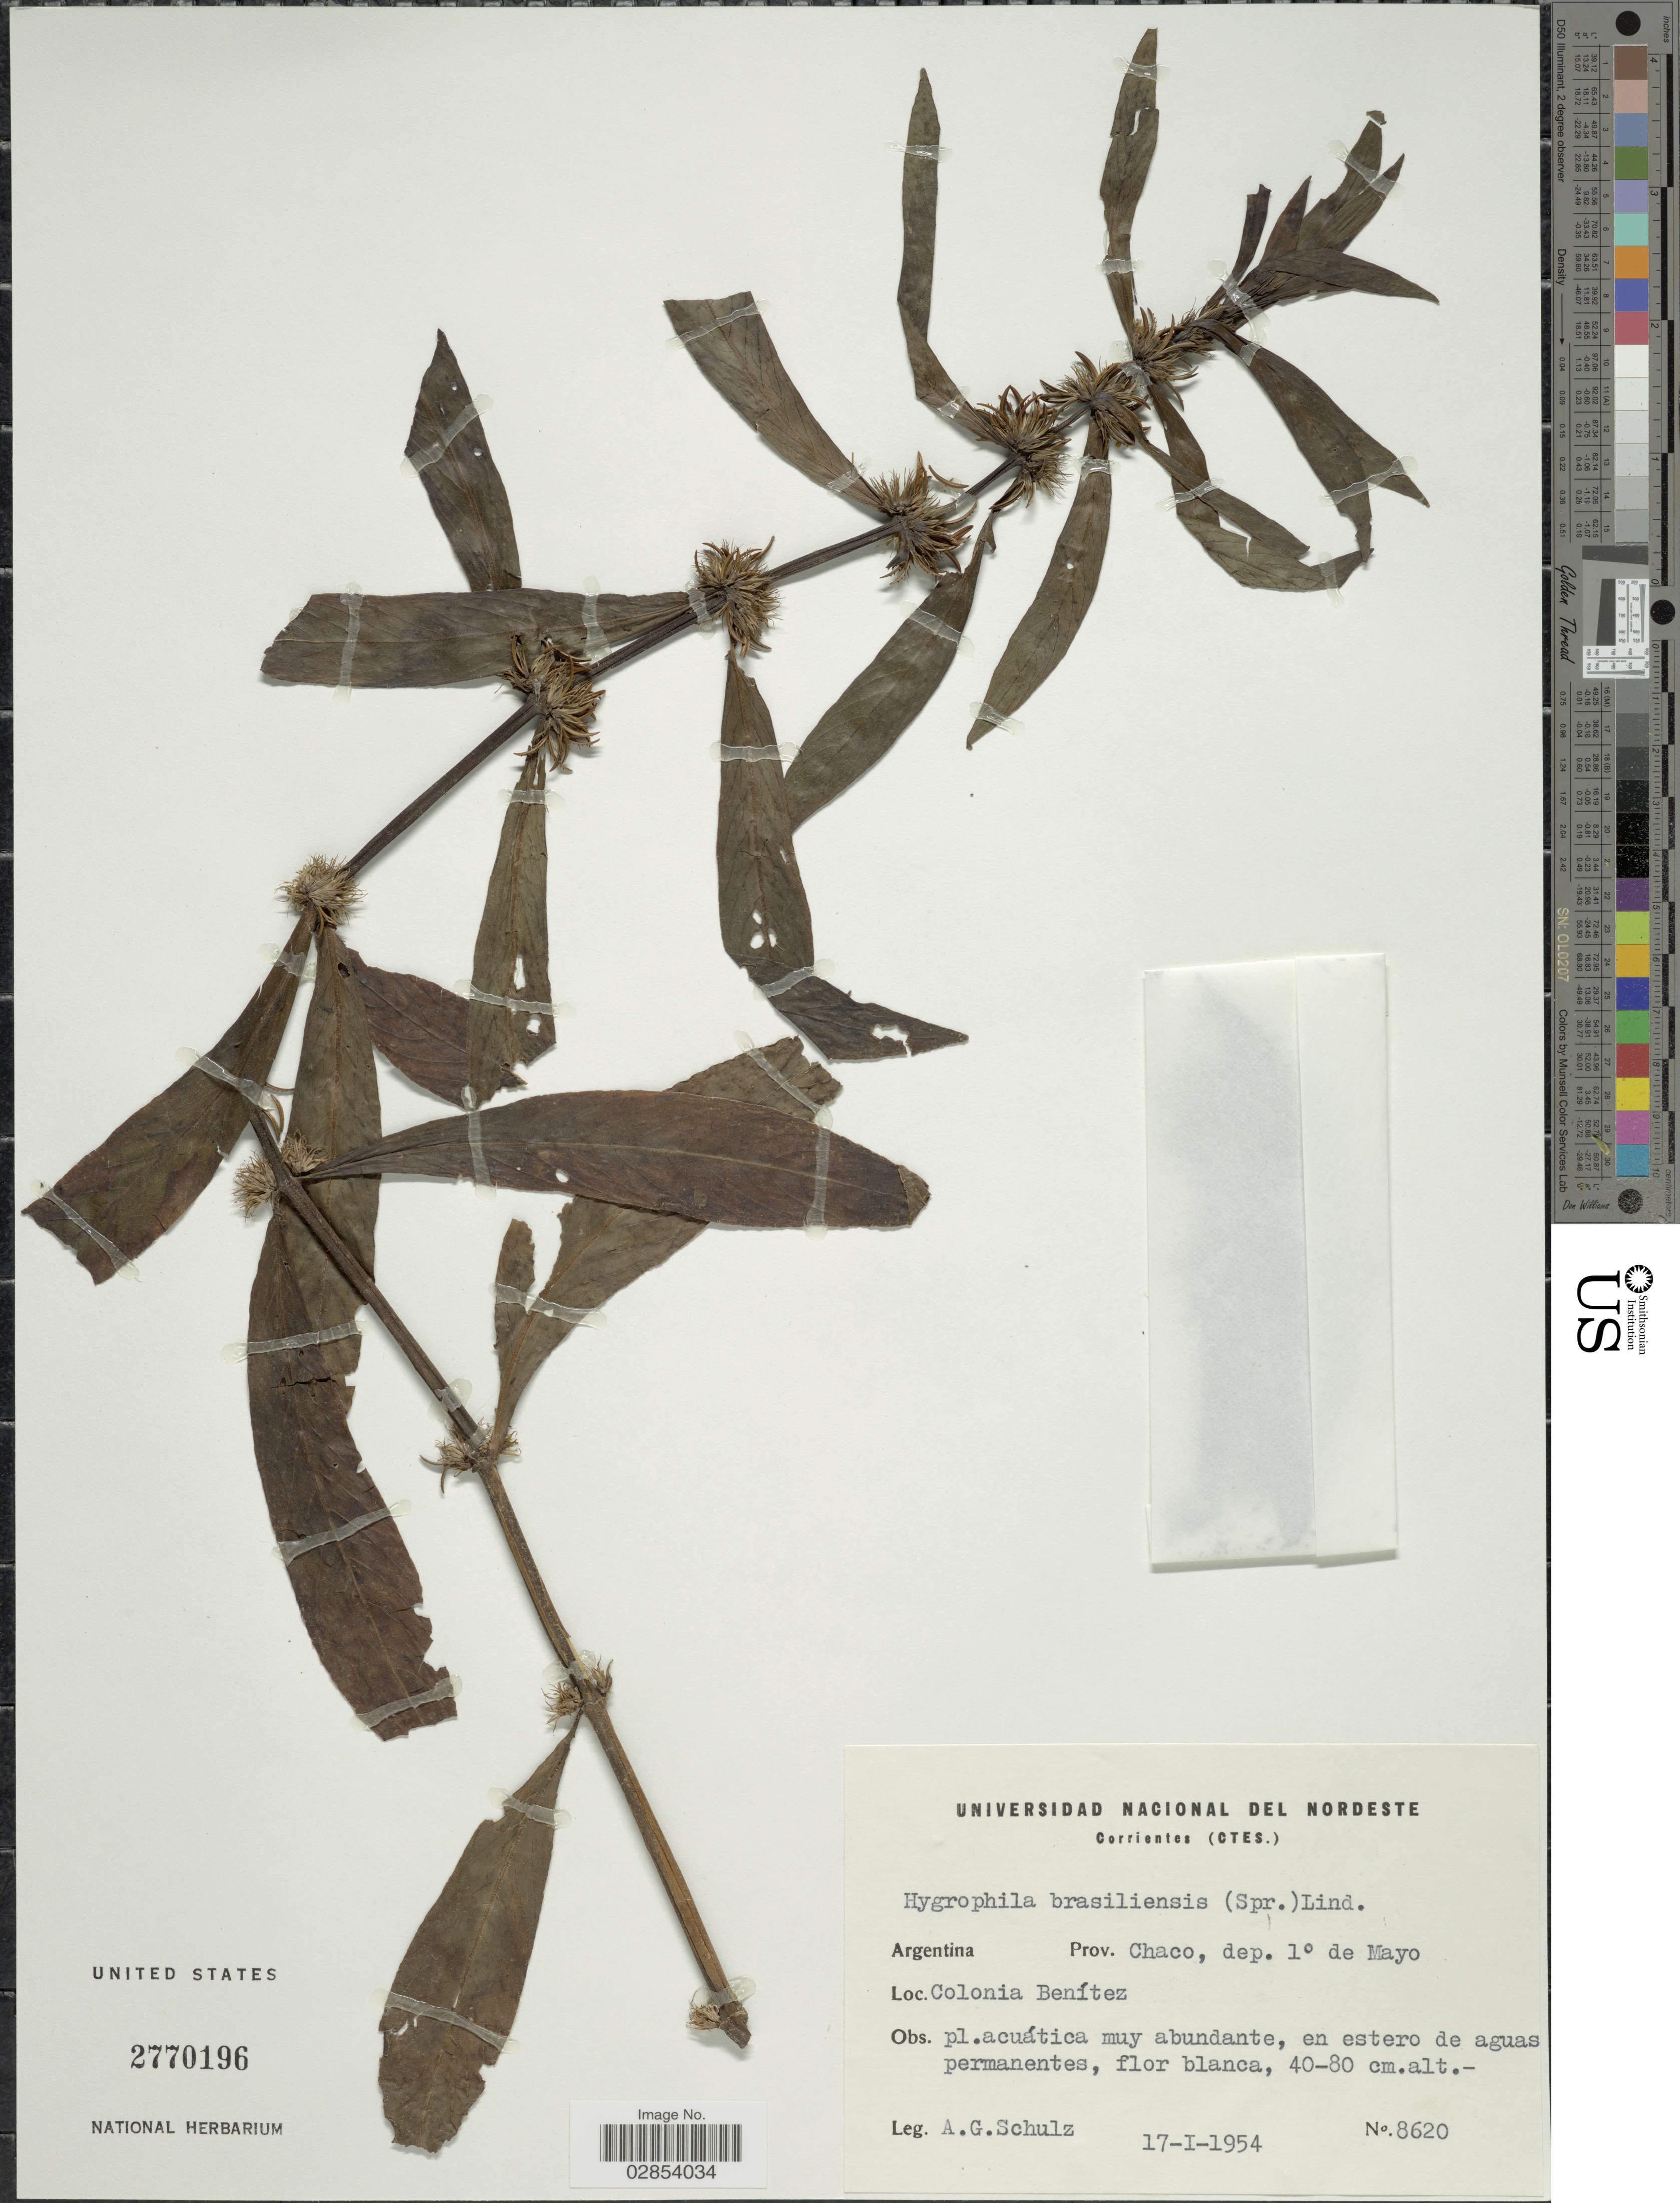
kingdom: Plantae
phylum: Tracheophyta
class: Magnoliopsida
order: Lamiales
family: Acanthaceae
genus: Hygrophila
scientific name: Hygrophila costata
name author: Nees & T. Nees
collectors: A. G. Schulz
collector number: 8620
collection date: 1954-01-17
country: Argentina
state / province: Chaco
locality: Dep. 1º de Mayo, Colonia Benítez.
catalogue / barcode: US 2770196